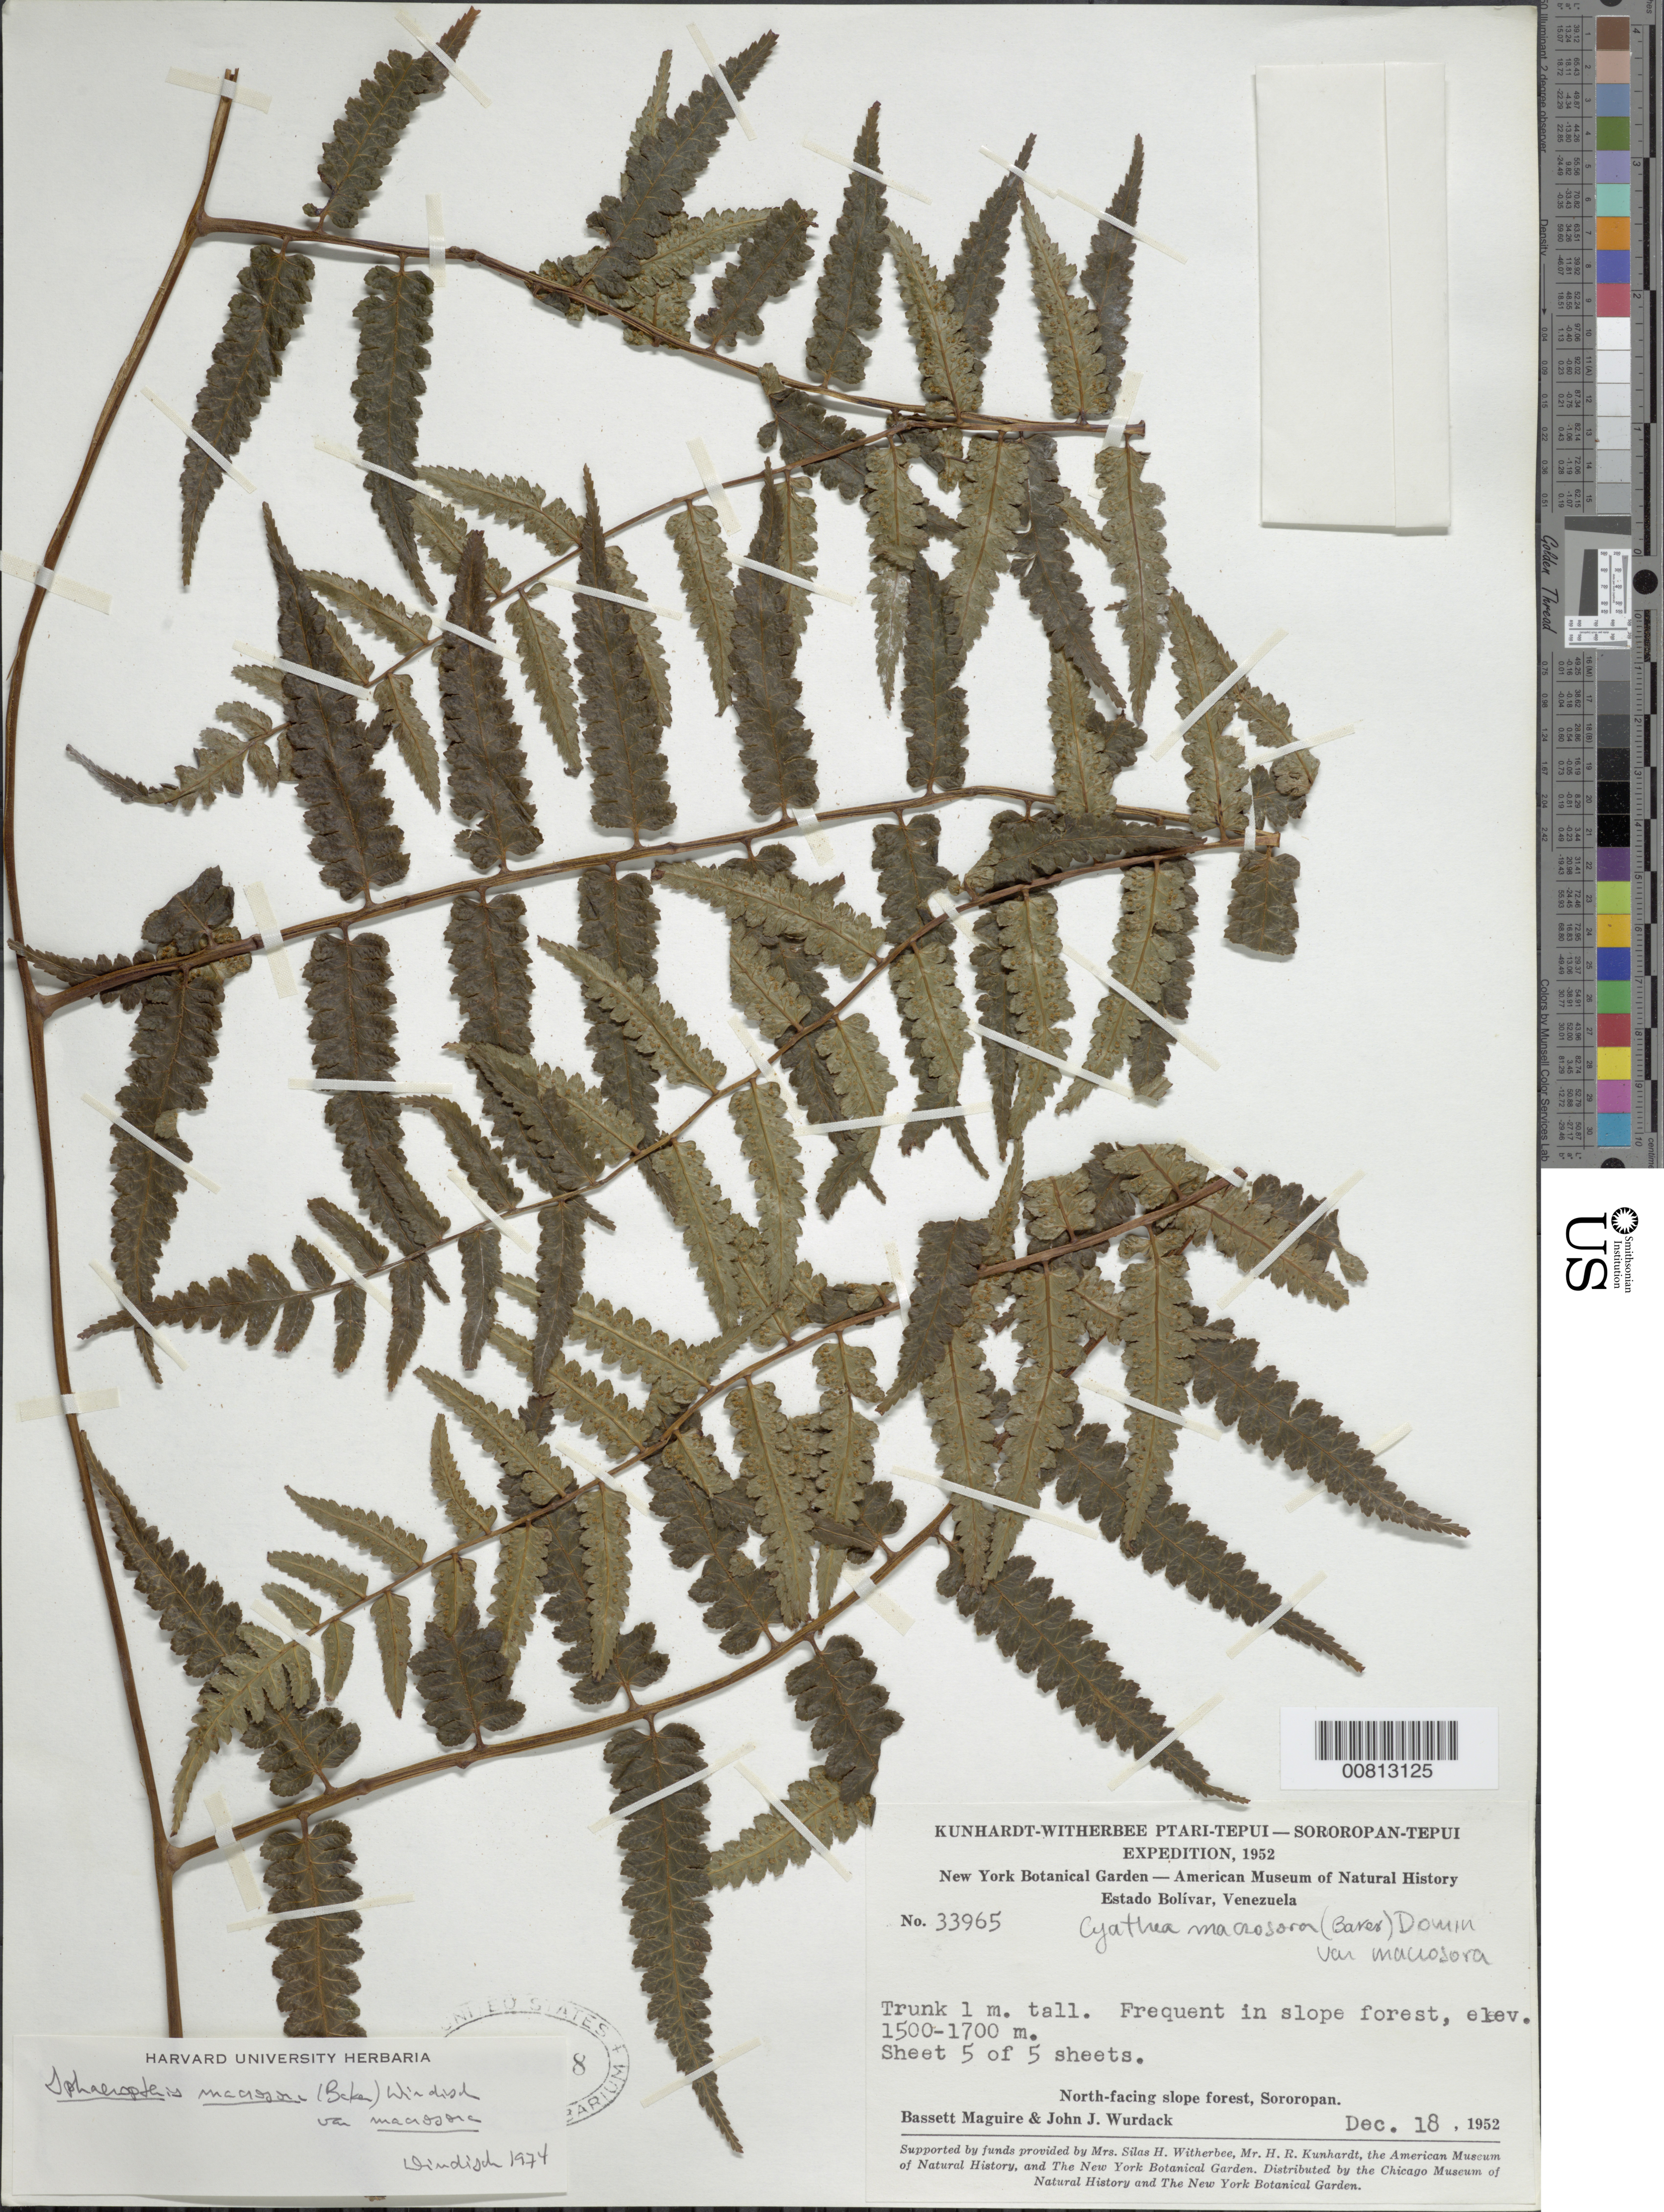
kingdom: Plantae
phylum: Tracheophyta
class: Polypodiopsida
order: Cyatheales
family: Cyatheaceae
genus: Cyathea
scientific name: Cyathea macrosora var. macrosora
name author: (Baker) Domin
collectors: B. Maguire & J. J. Wurdack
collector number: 33965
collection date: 1952-12-18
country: Venezuela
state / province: Bolivar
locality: North-facing slope forest, Sororopan, Kunhardt-Witherbee Ptari-Tepui - Sororopan-Tepui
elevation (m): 1500